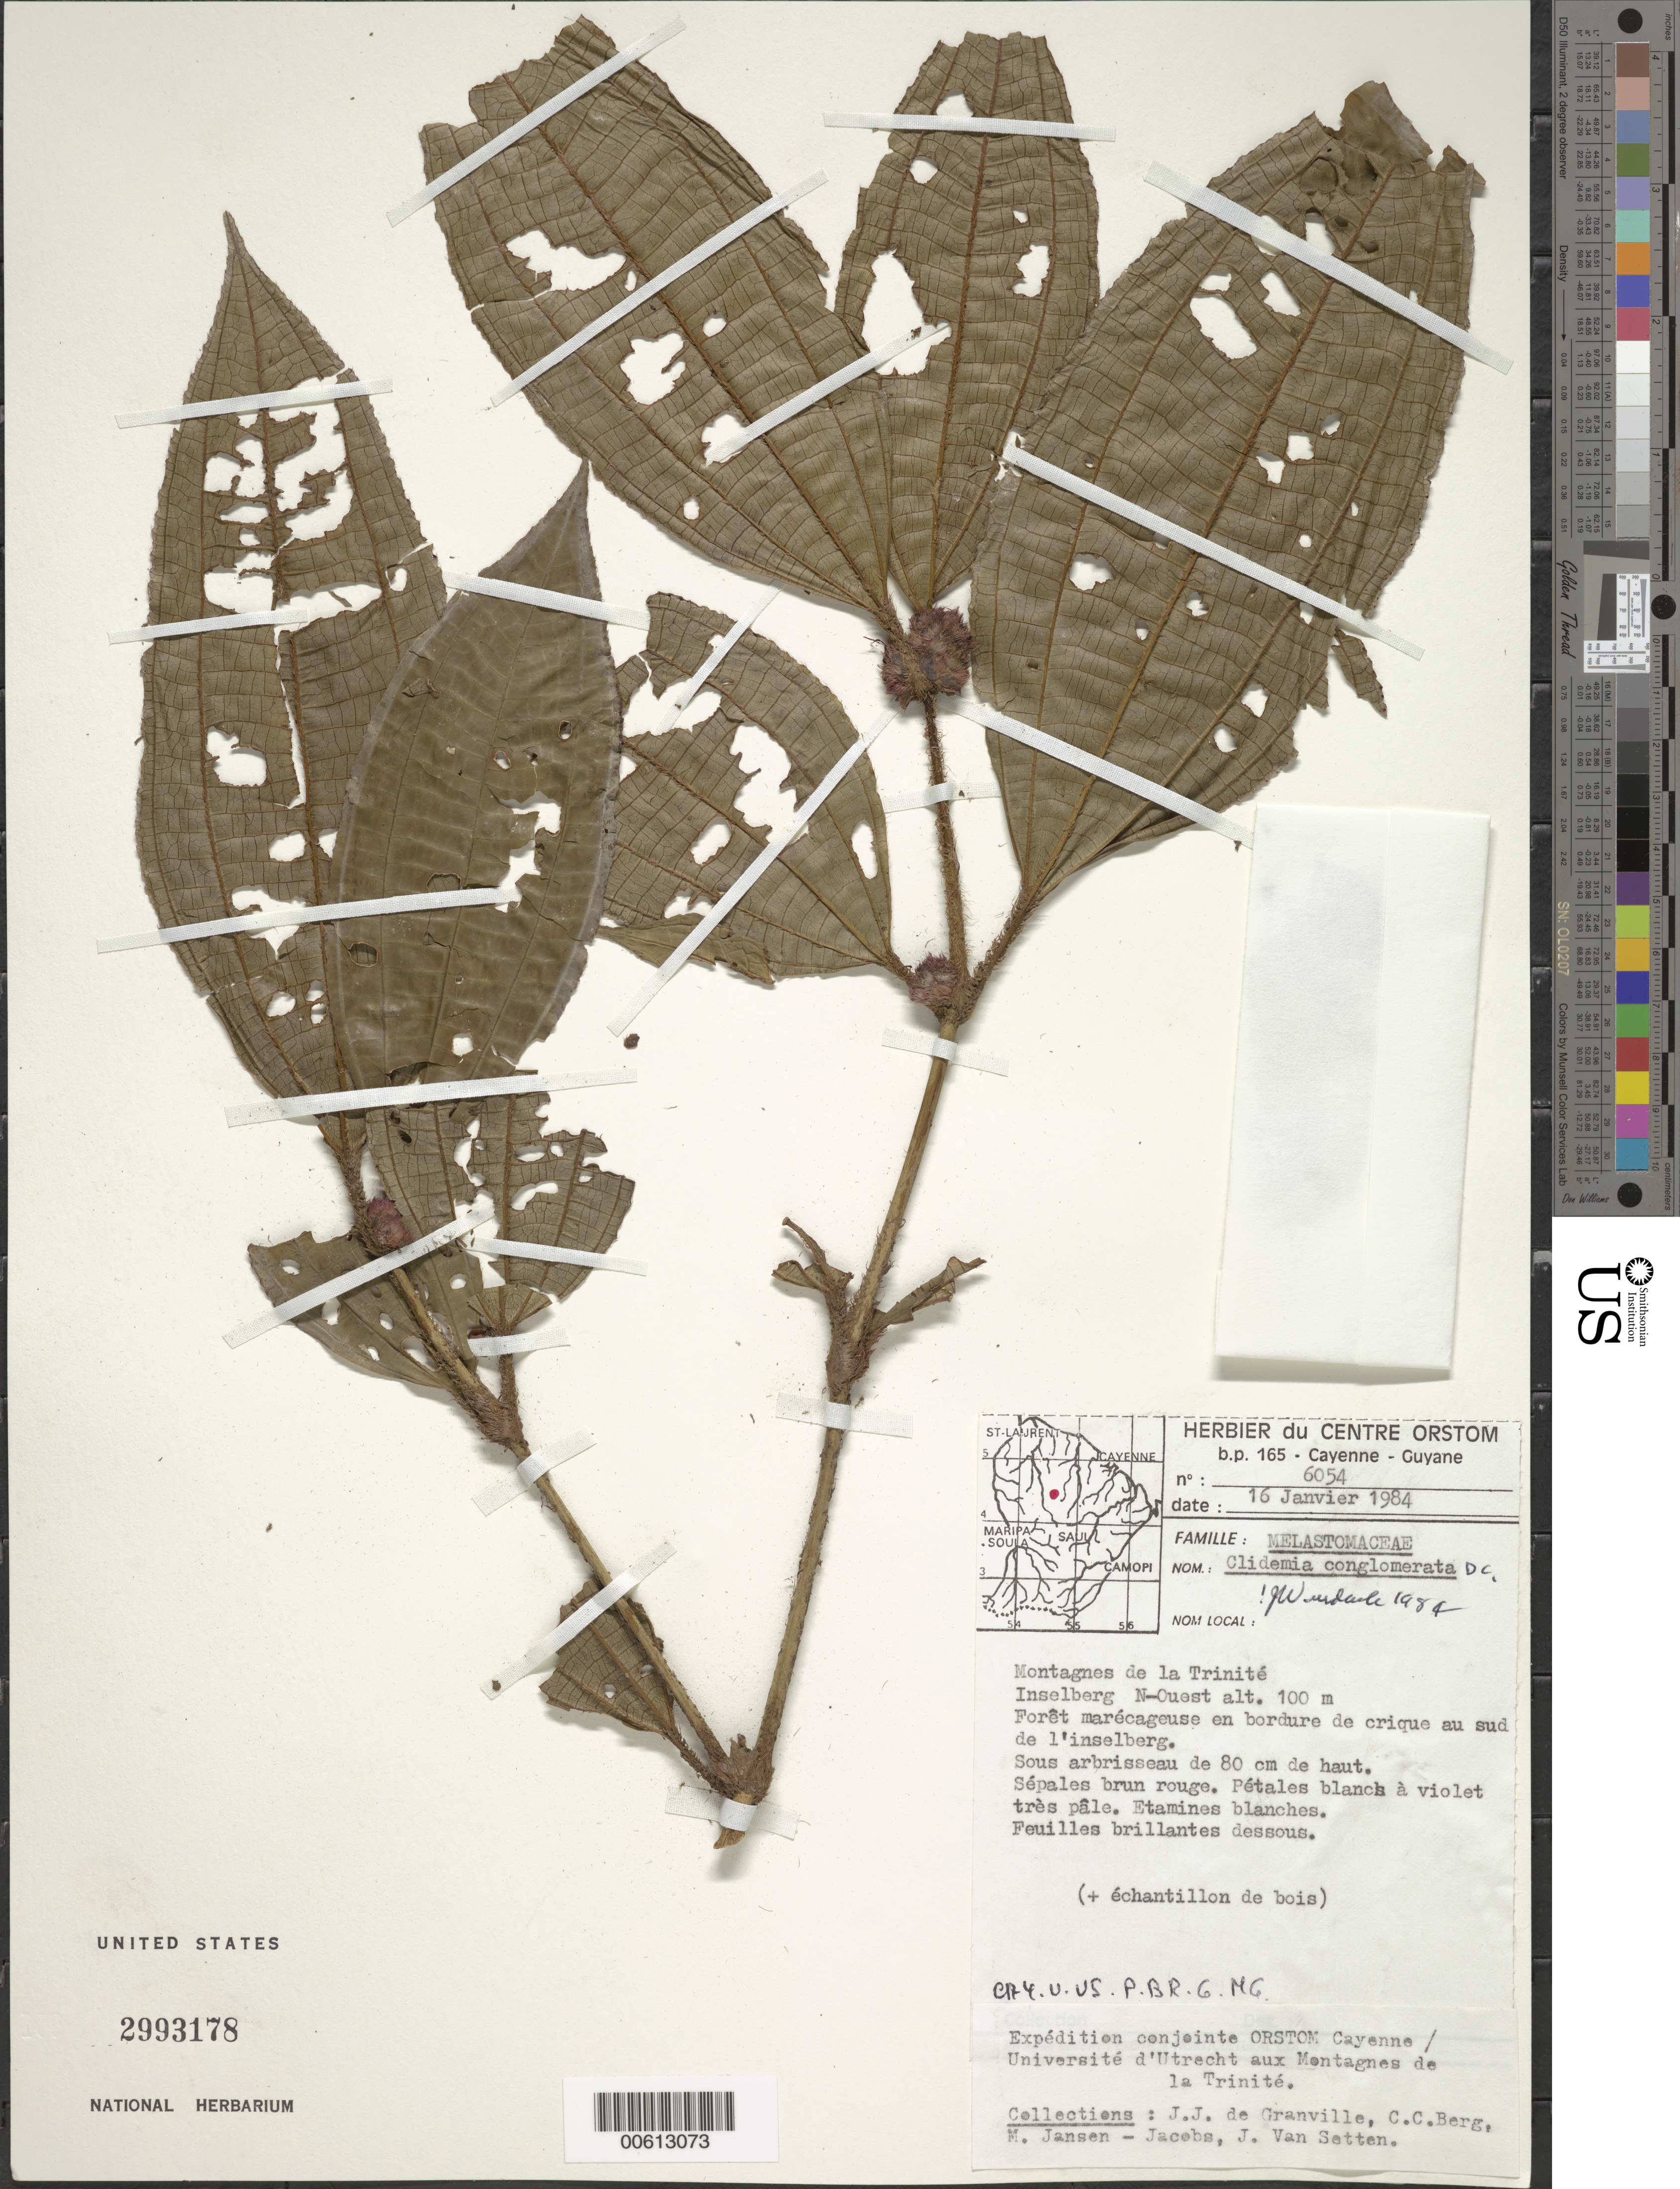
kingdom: Plantae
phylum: Tracheophyta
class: Magnoliopsida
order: Myrtales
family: Melastomataceae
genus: Clidemia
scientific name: Clidemia conglomerata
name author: DC.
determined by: Wurdack, John J., (US), US (UNITED STATES)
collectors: J.-J. de Granville, C. C. Berg, M. J. Jansen-Jacobs & J. van Setten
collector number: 6054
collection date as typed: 16-Jan-84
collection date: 1984-01-16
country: French Guiana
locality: Montagnes de la Trinité, inselberg NW, E of Mana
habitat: Forêt marécageuse en bordure de crique au sud de l'inselberg.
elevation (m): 100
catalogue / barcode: US 2993178